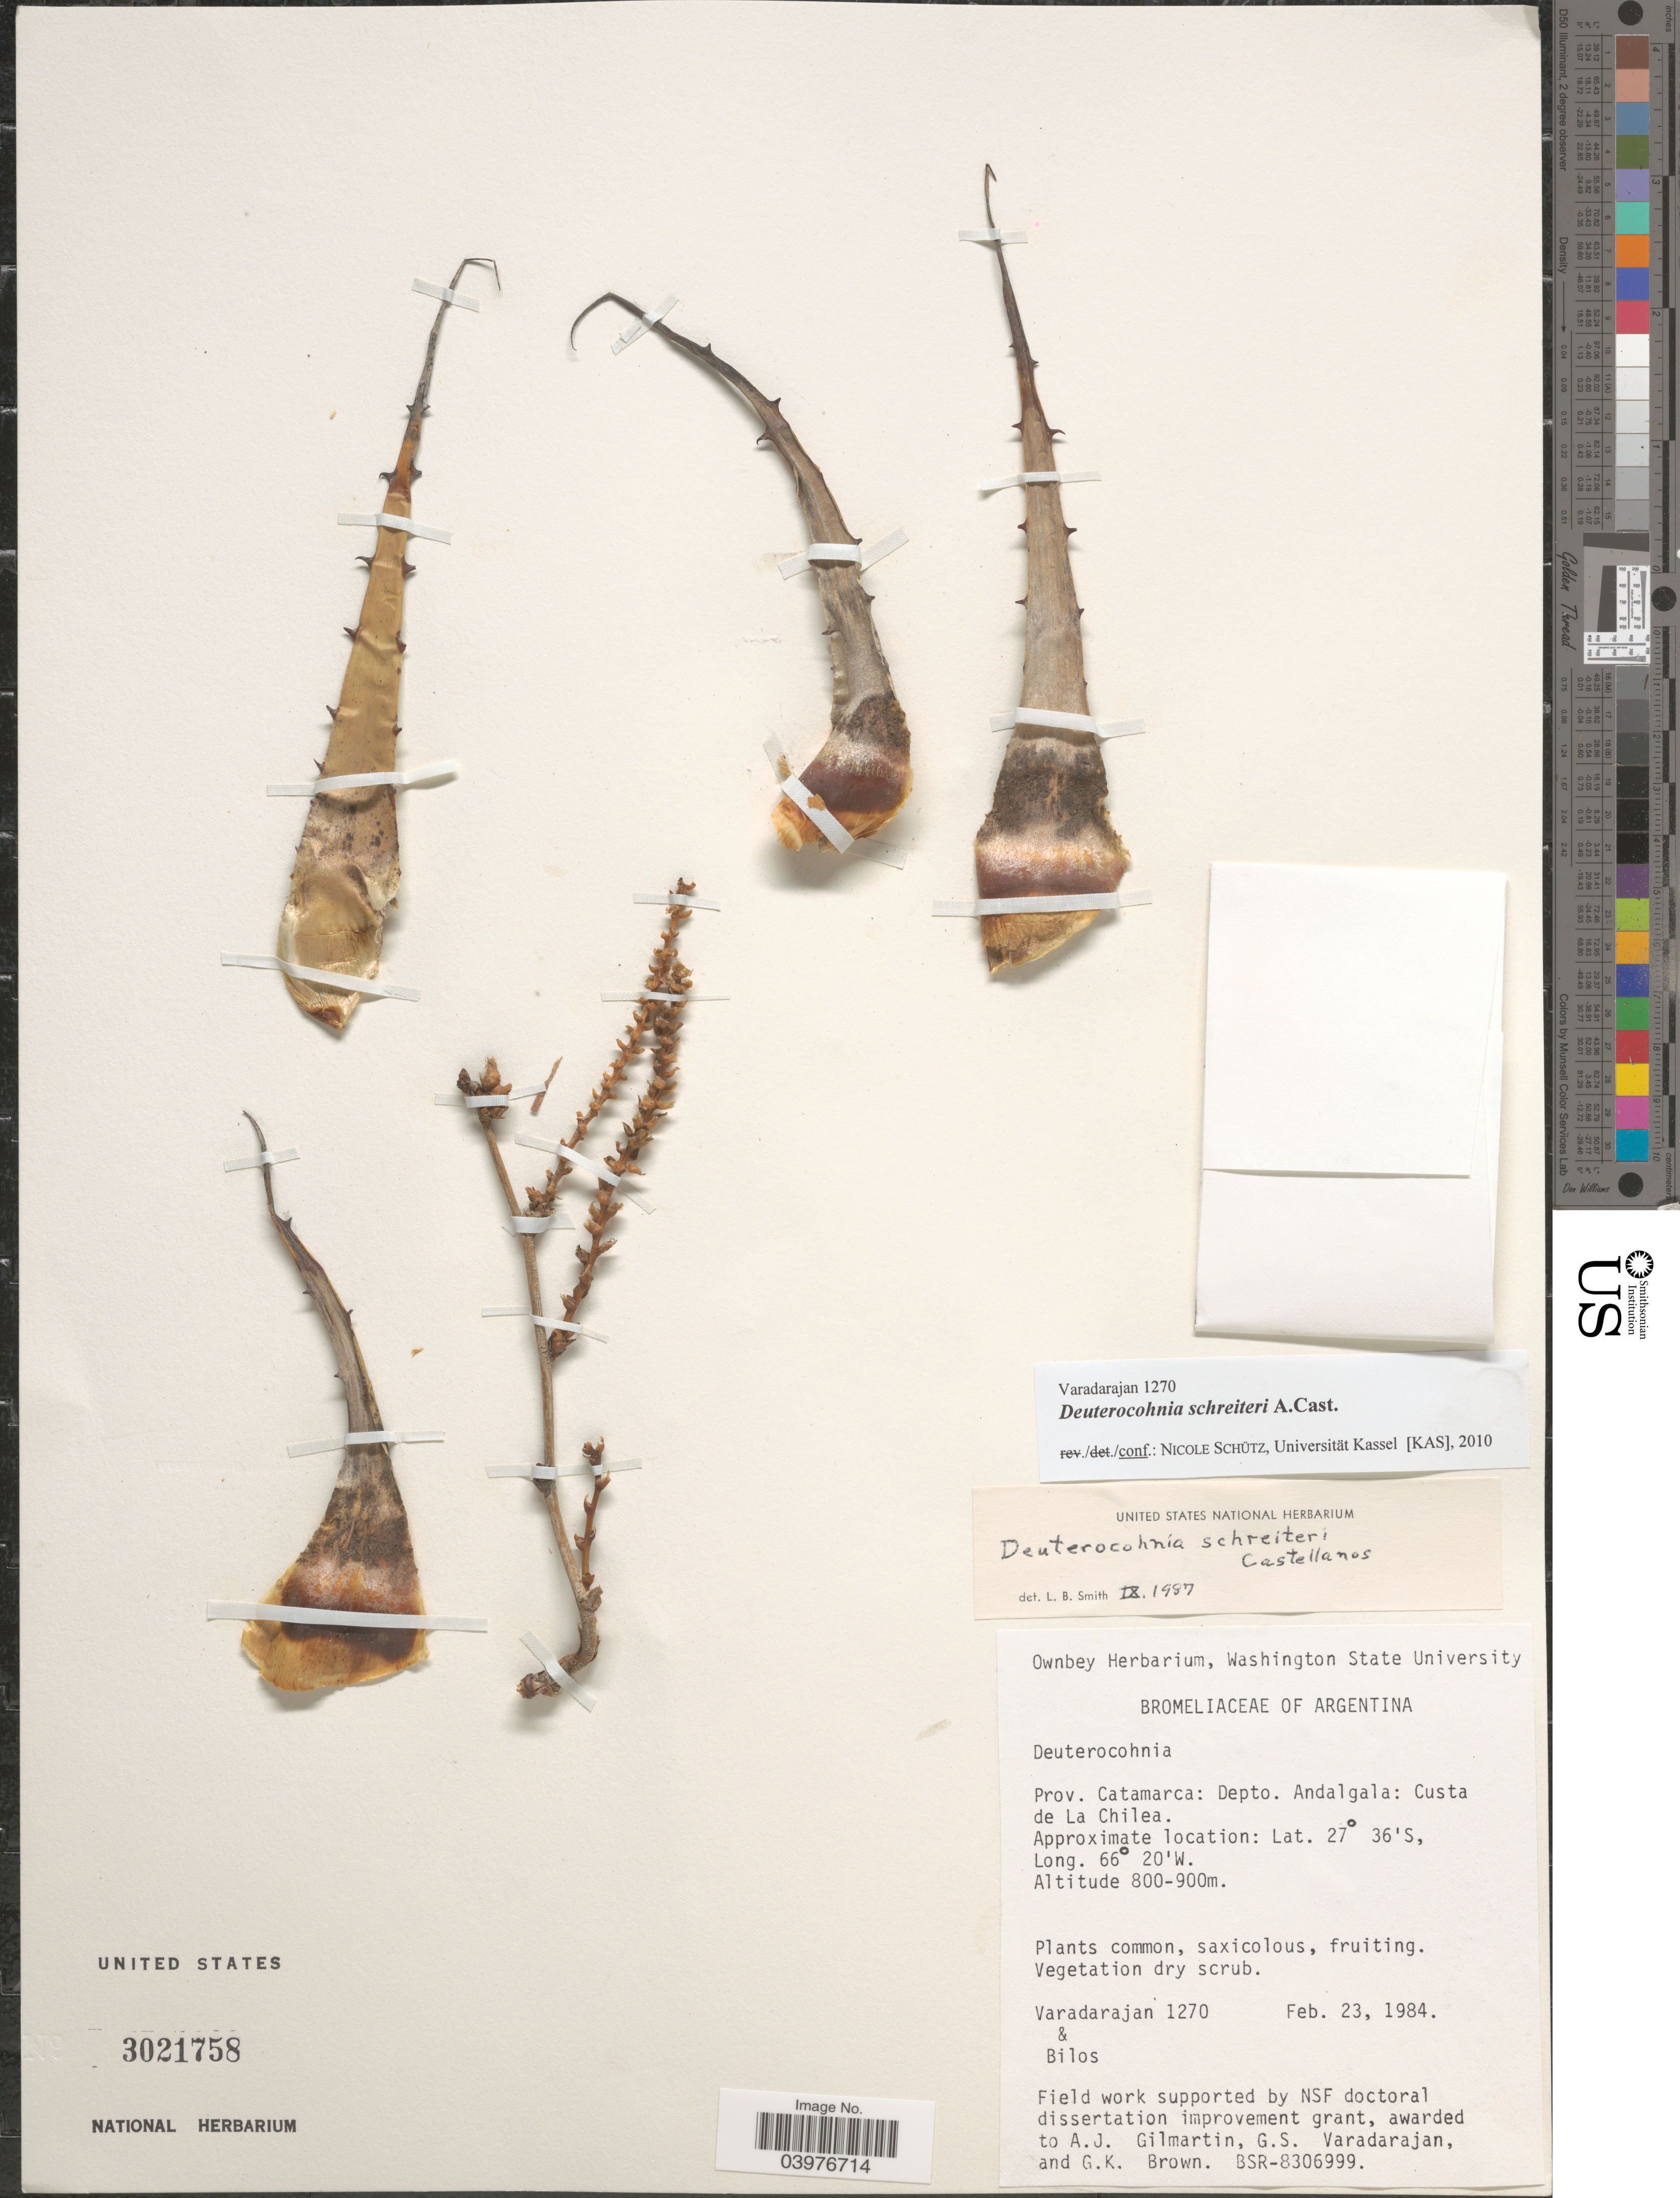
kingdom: Plantae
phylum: Tracheophyta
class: Liliopsida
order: Poales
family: Bromeliaceae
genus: Deuterocohnia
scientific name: Deuterocohnia schreiteri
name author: A. Cast.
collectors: G. S. Varadarajan & -. Bilos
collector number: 1270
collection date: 1984-02-23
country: Argentina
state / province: Catamarca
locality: Depto. Andalgala: Custa de La Chilea.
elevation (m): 800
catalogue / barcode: US 3021758